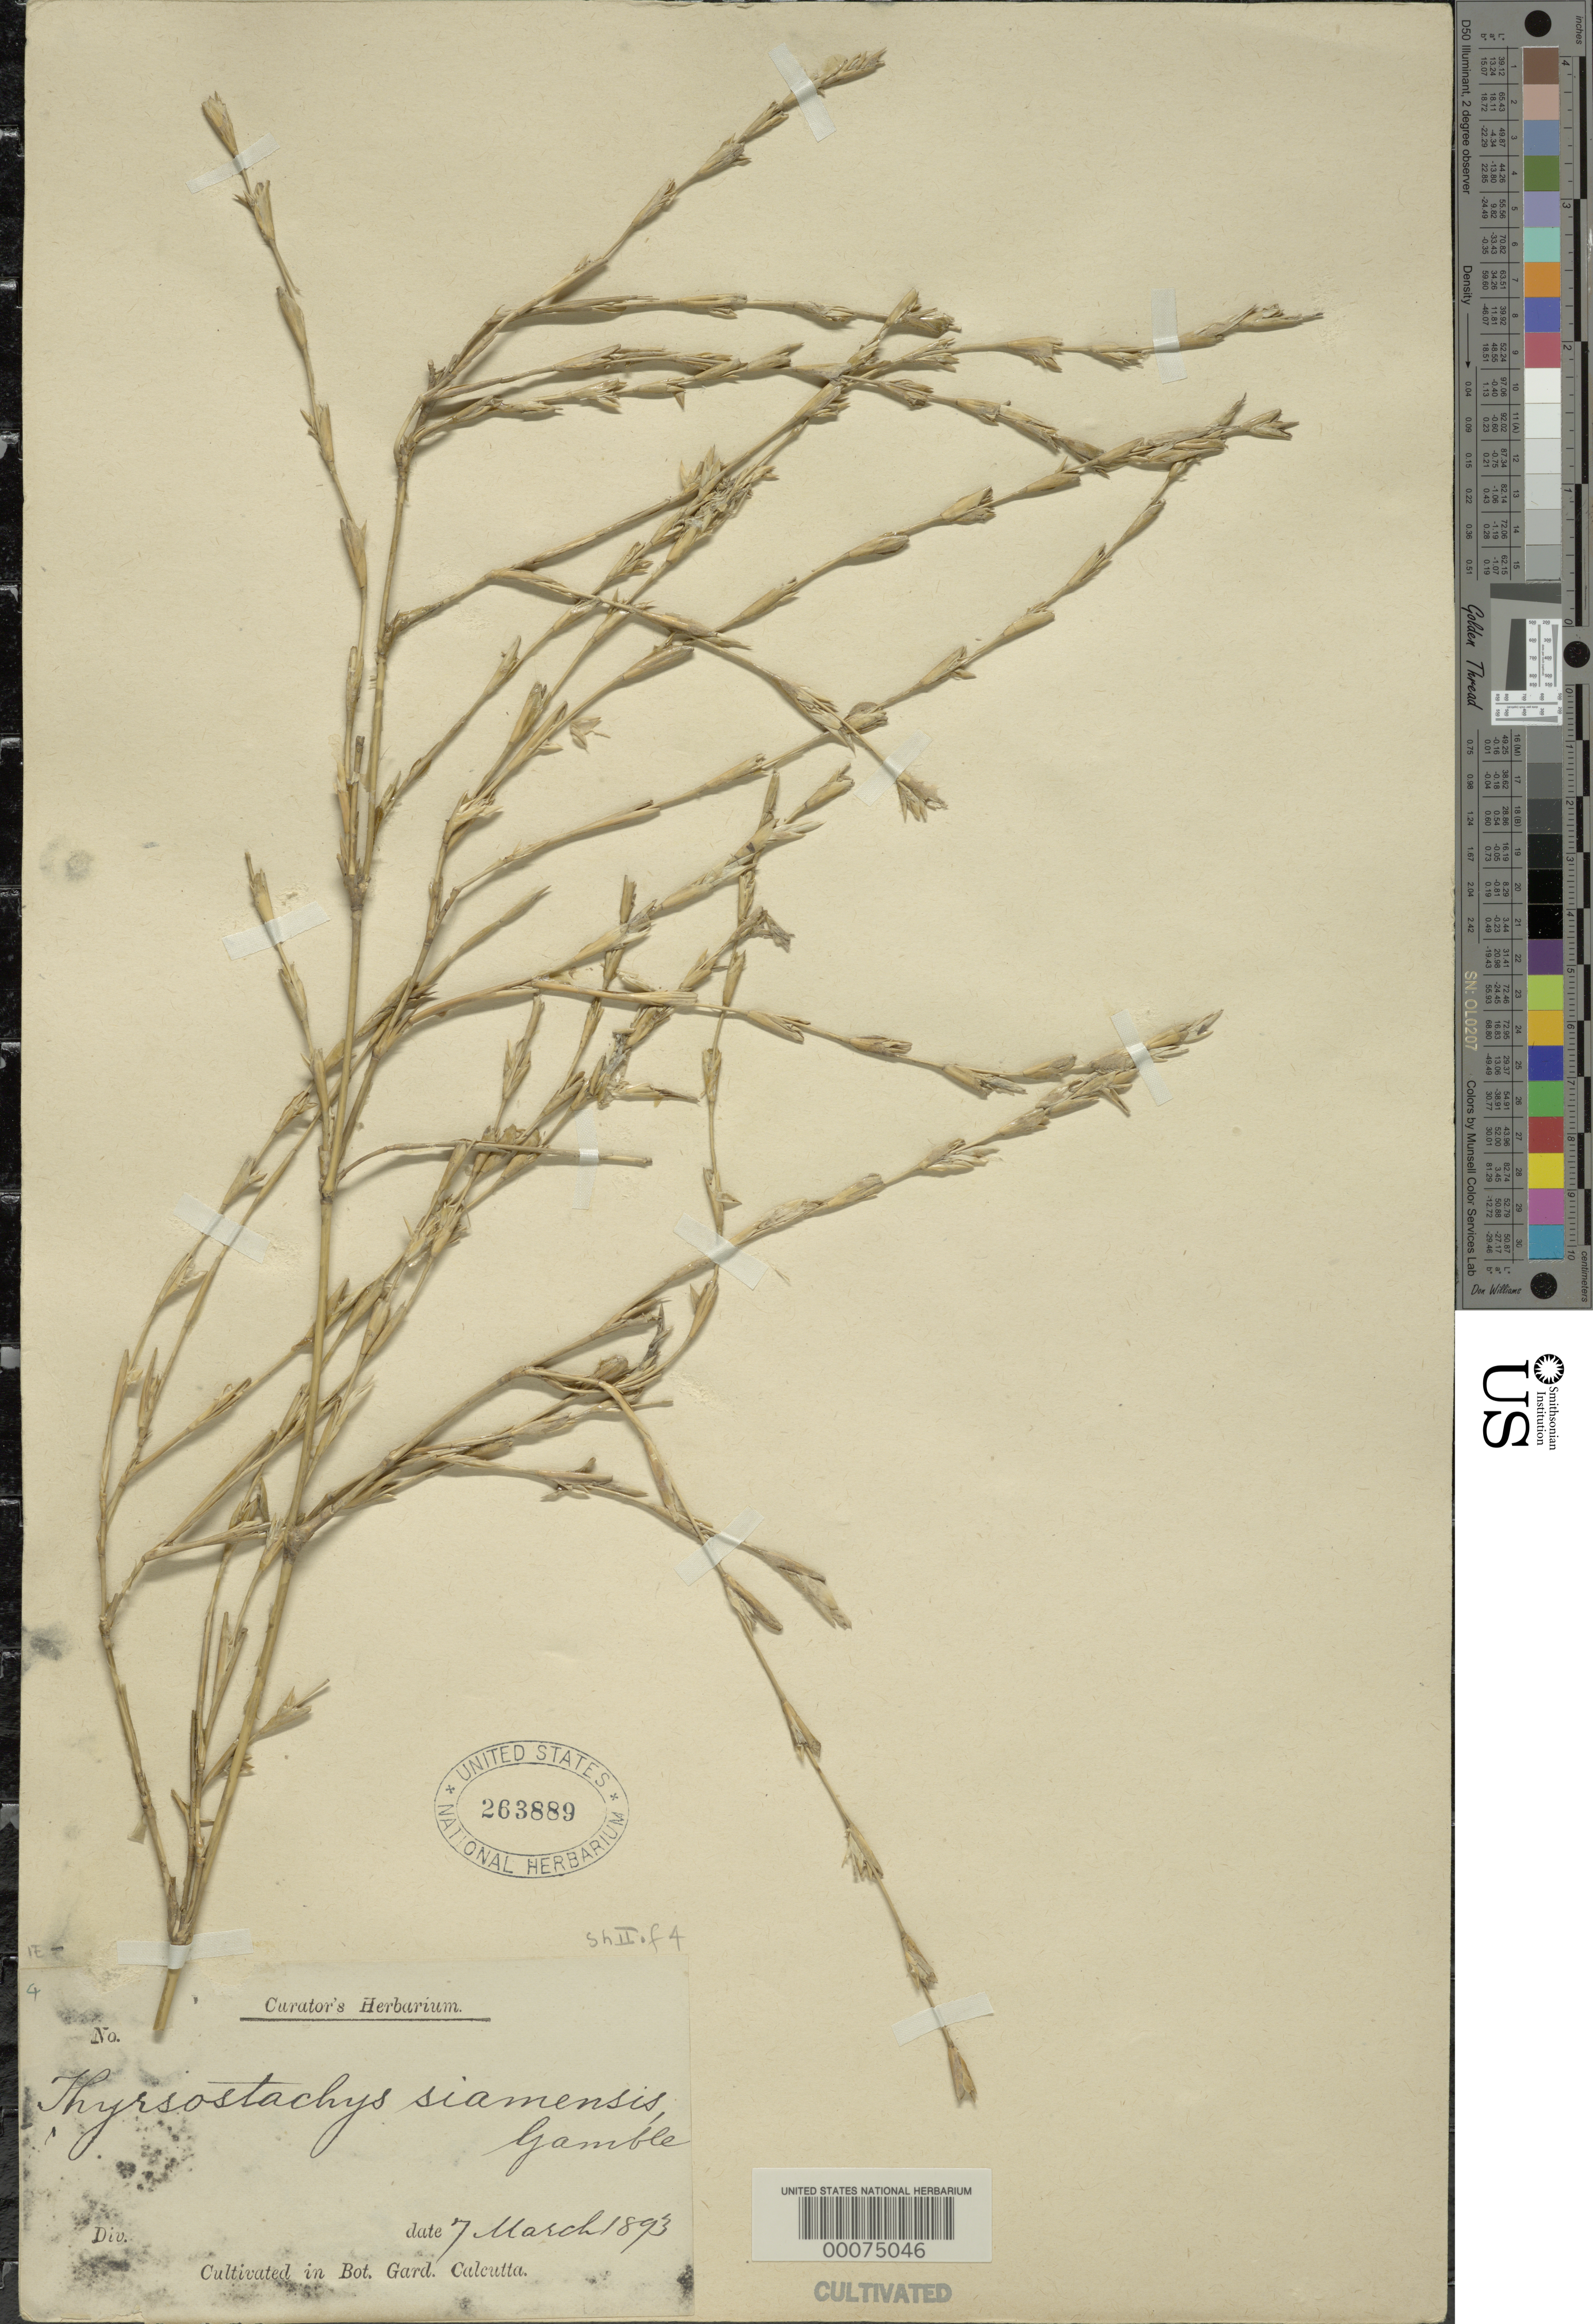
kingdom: Plantae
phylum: Tracheophyta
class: Liliopsida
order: Poales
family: Poaceae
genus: Thyrsostachys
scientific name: Thyrsostachys siamensis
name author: Gamble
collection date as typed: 07 Mar 1893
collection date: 1893-03-07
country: India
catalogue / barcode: US 263889